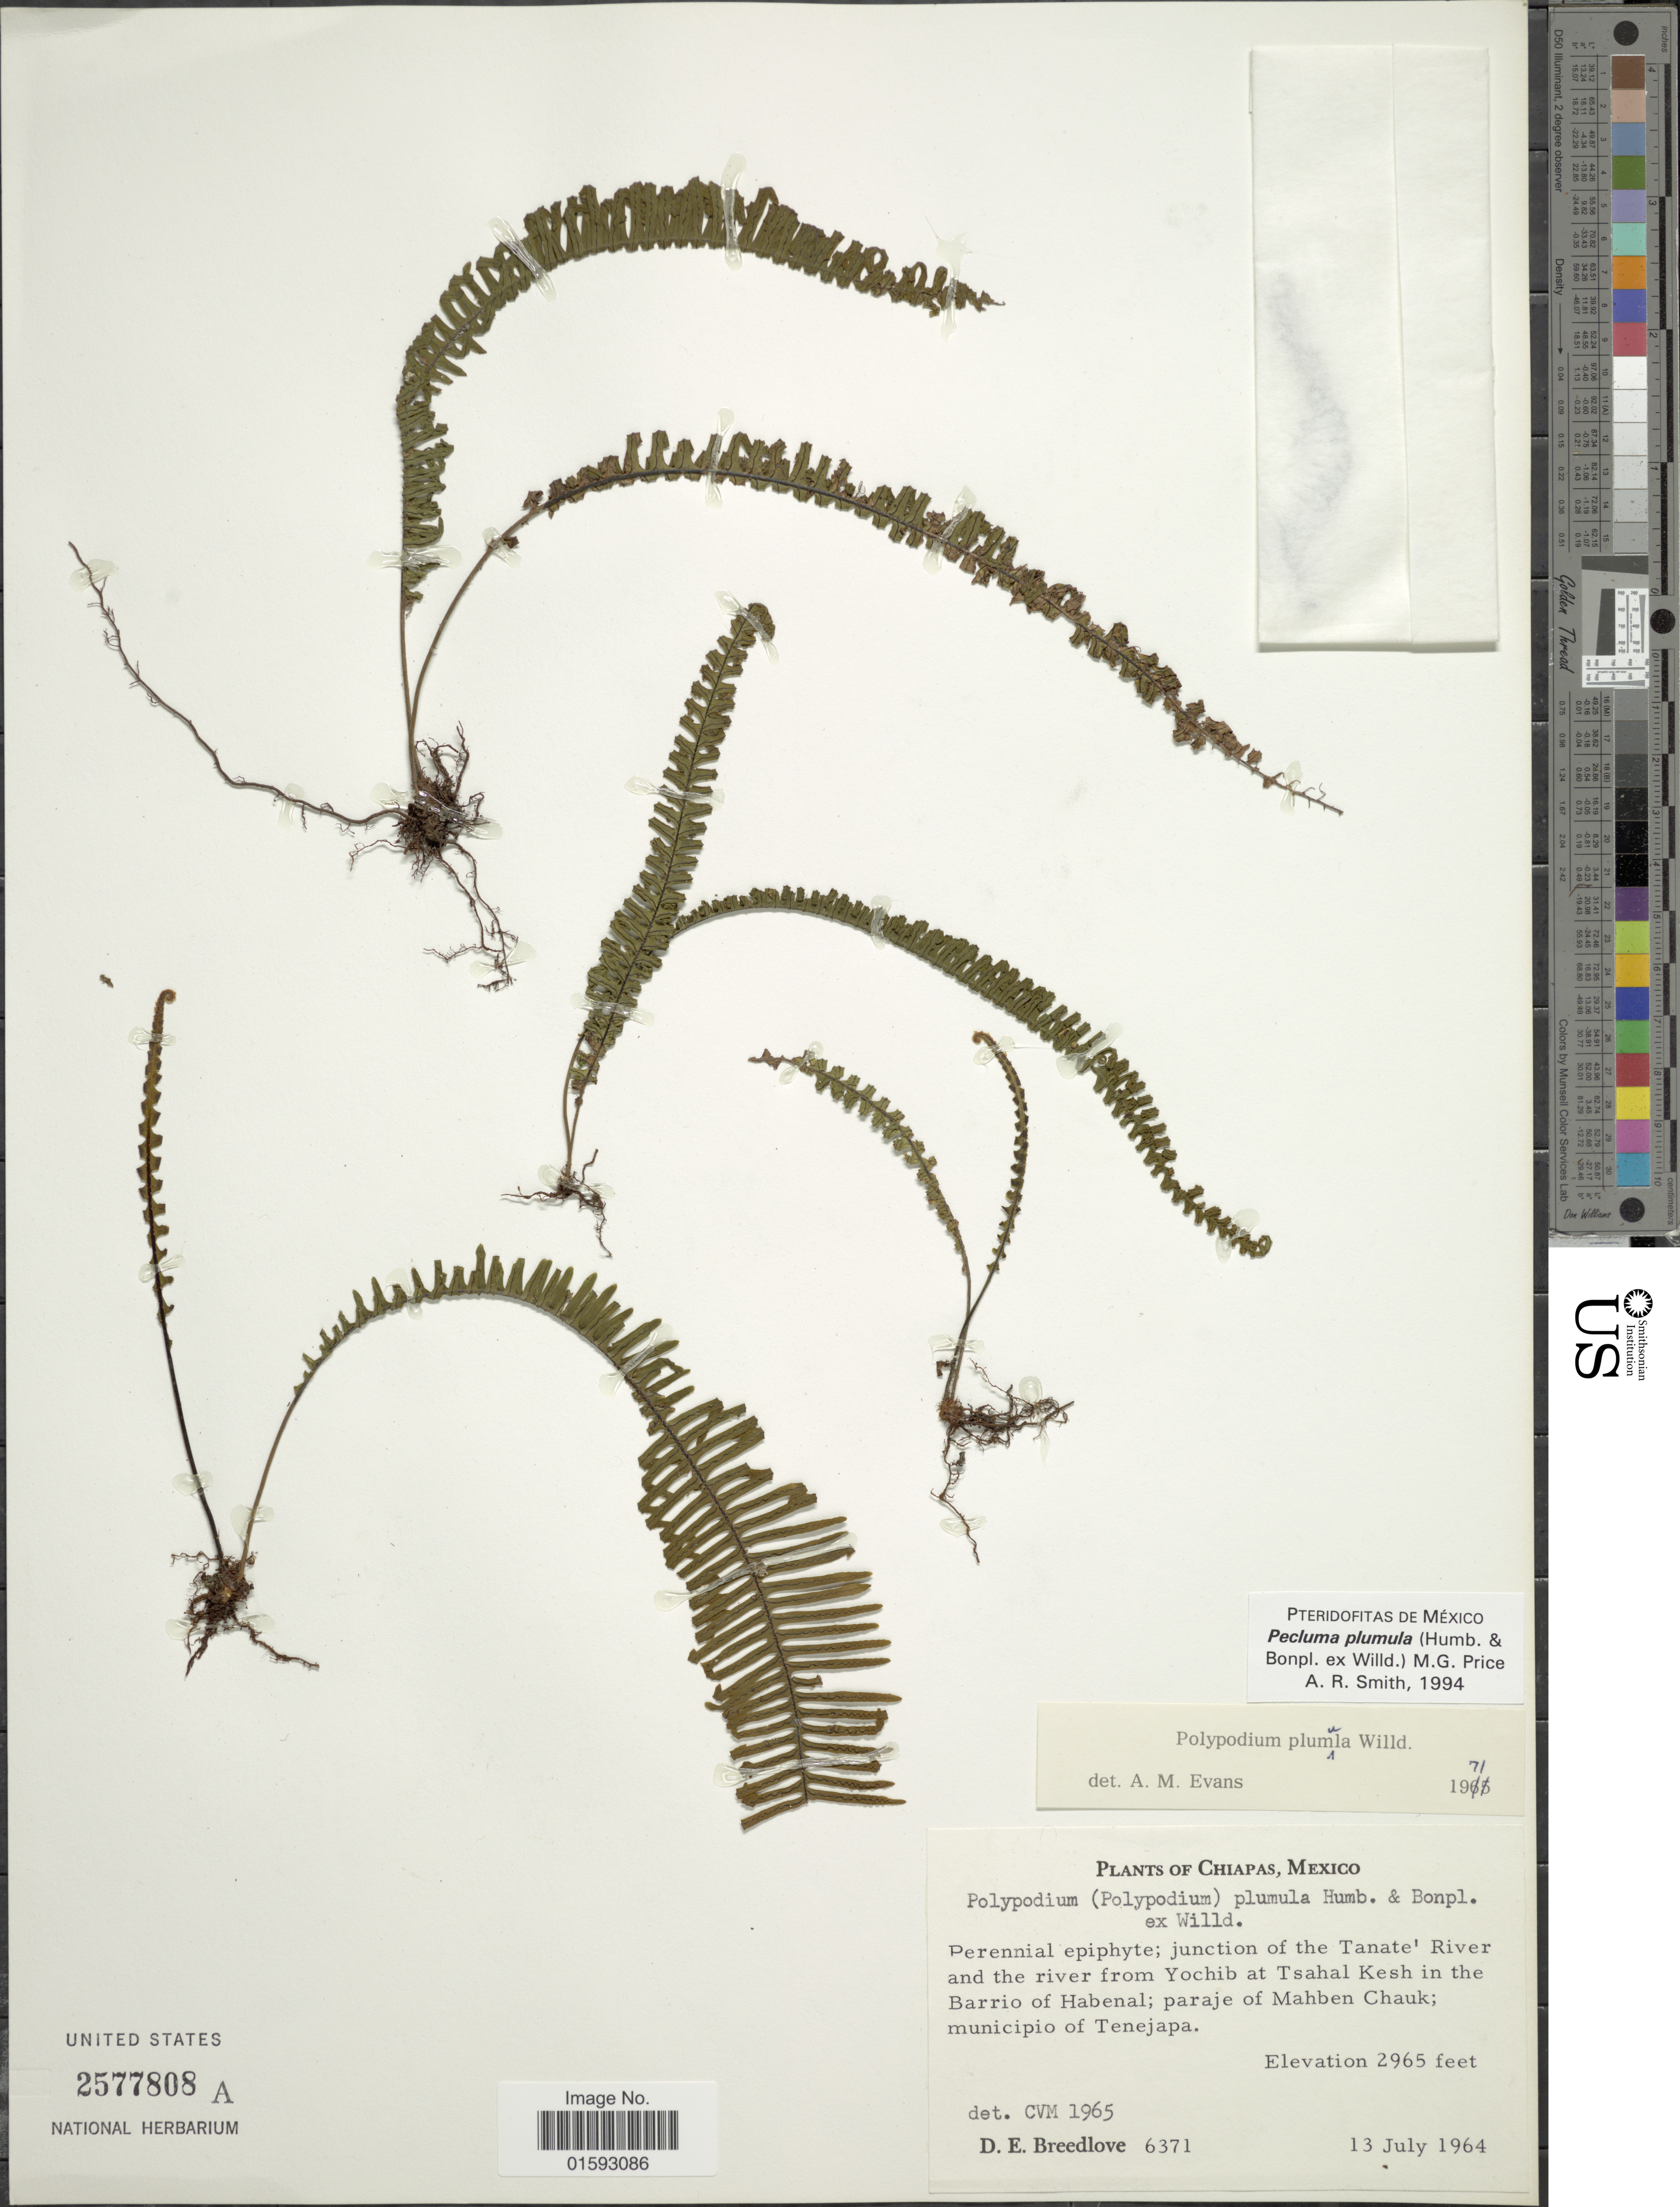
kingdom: Plantae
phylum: Tracheophyta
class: Polypodiopsida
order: Polypodiales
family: Polypodiaceae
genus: Pecluma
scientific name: Pecluma plumula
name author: (Humb. & Bonpl. ex Willd.) M.G. Price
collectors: D. E. Breedlove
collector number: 6371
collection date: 1964-07-13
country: Mexico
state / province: Chiapas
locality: Perennial epiphyte; junction of the Tanate River and the river from Yochib at Tsahal Kesh in the Barrio of Habenal; paraje of Mahben Chauk; muncipio of Tenejapa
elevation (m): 904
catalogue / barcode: US 2577808A